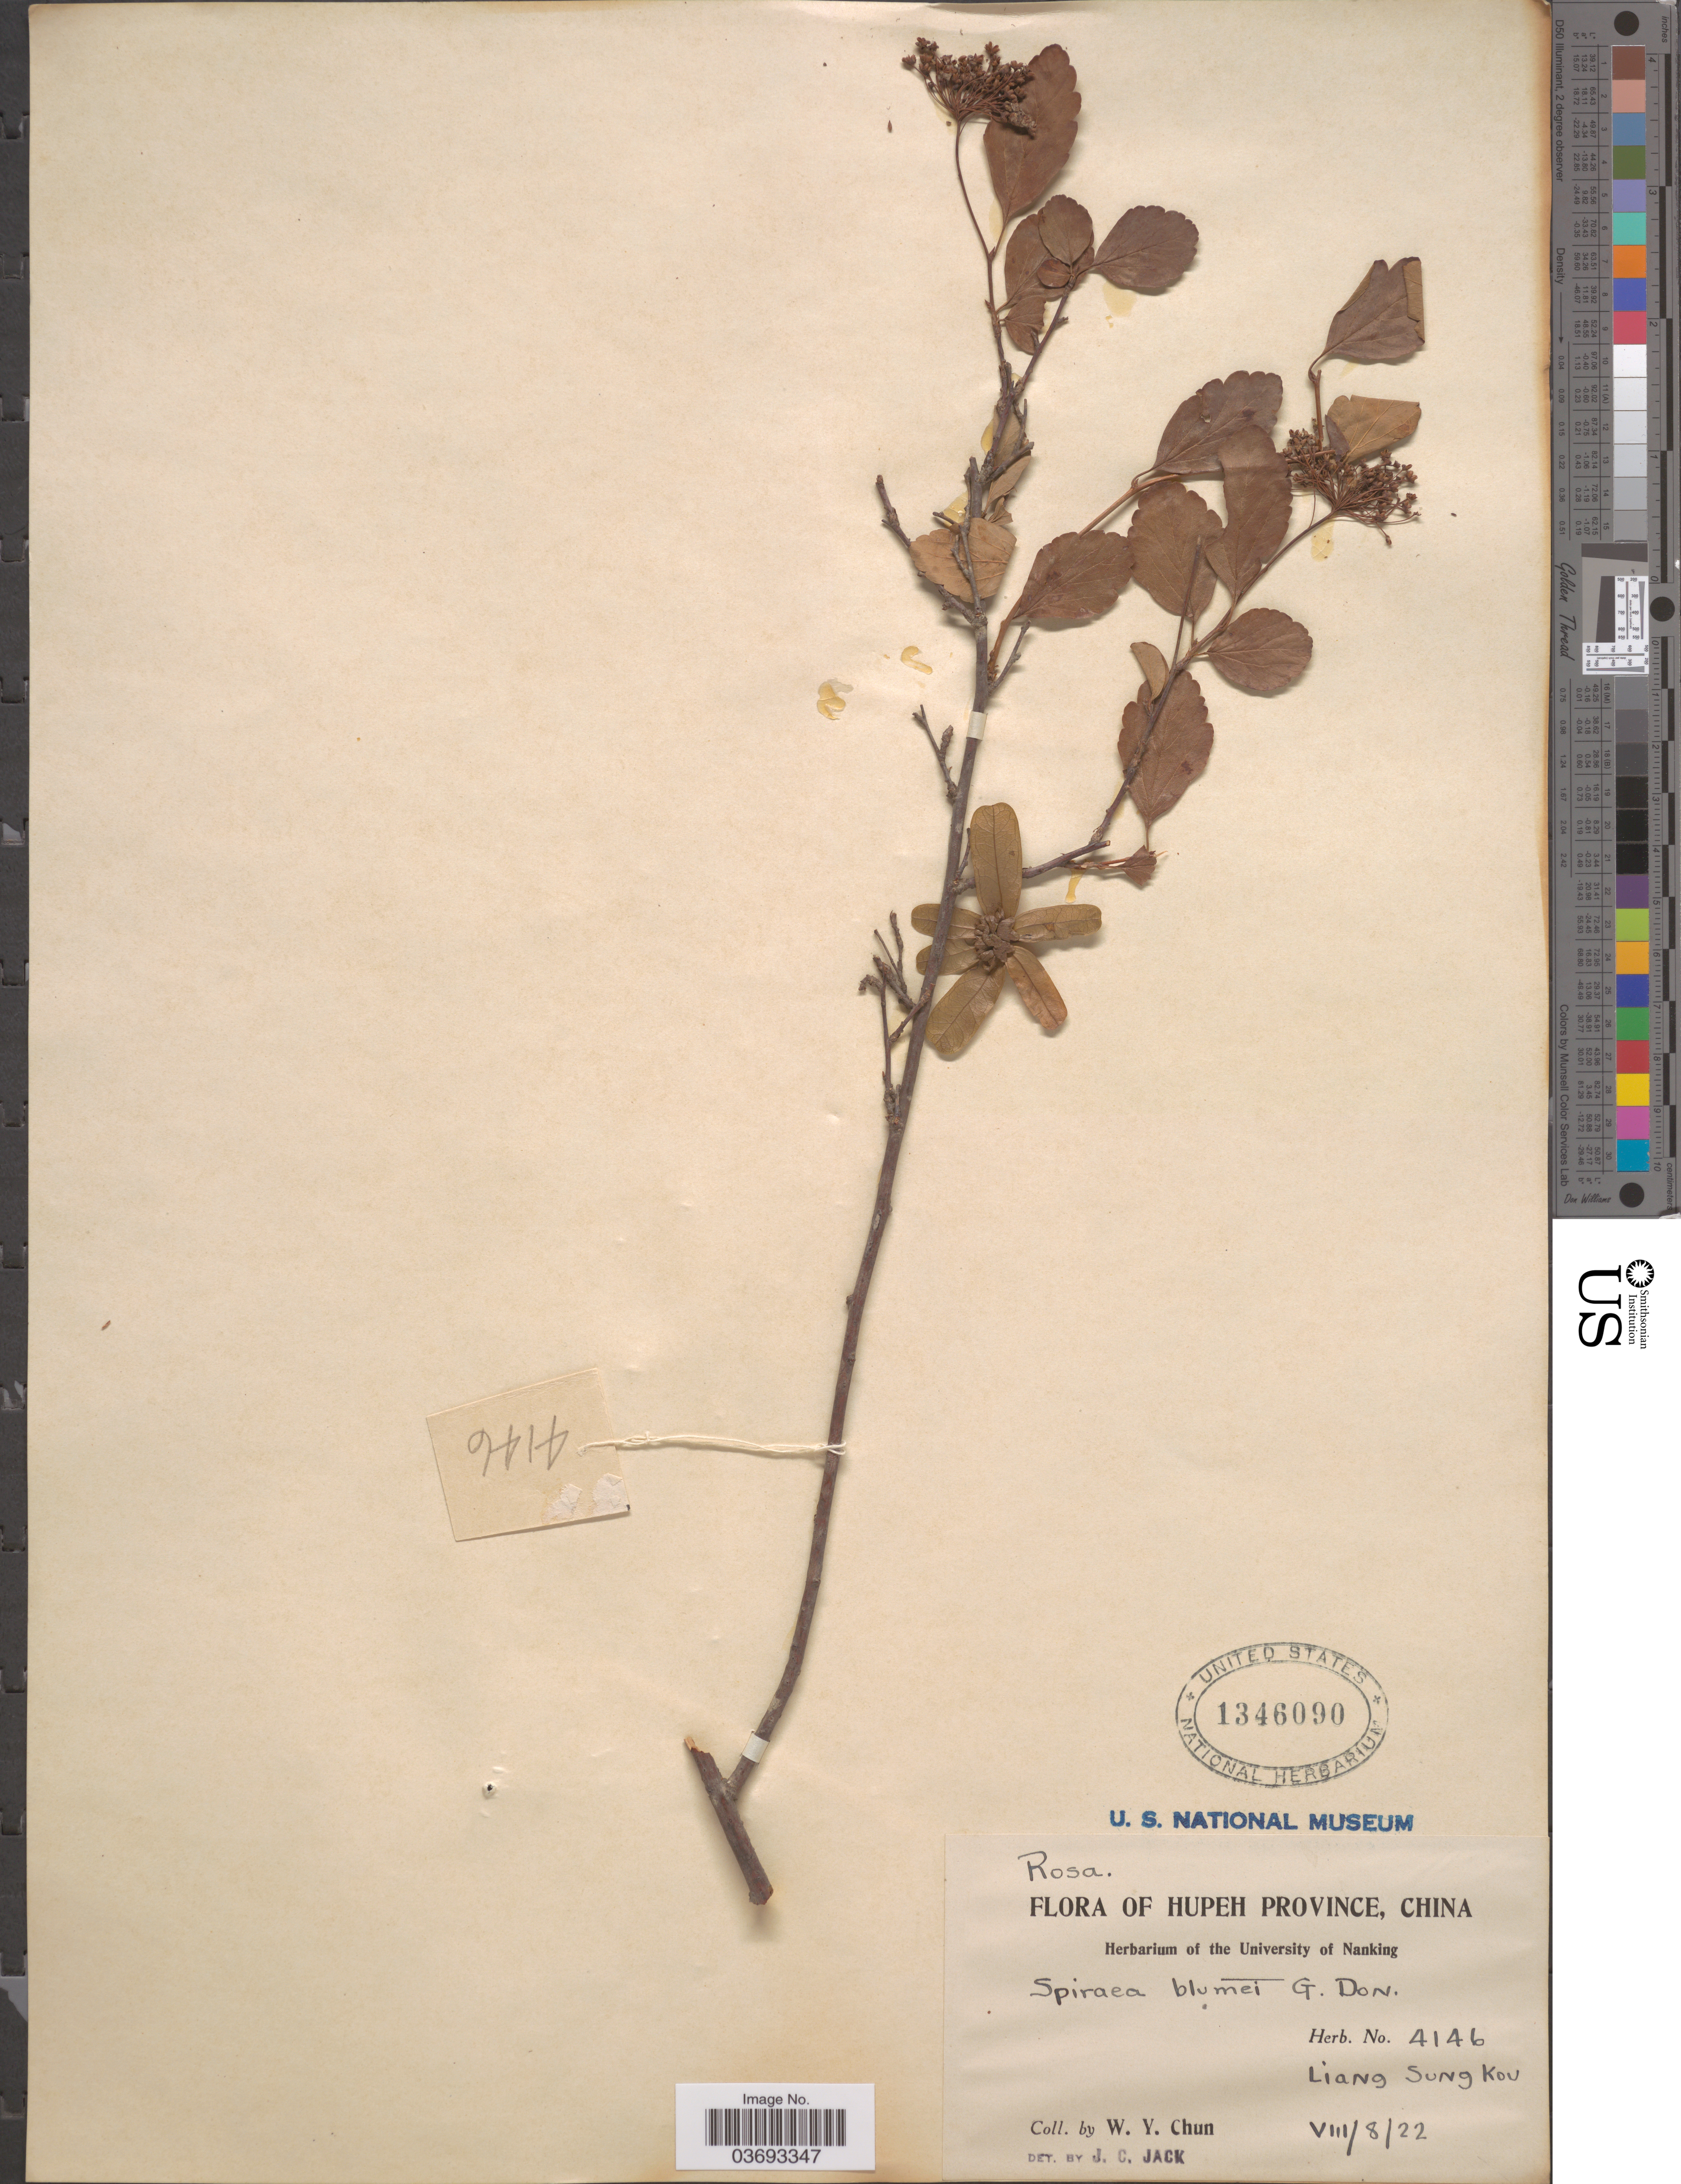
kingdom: Plantae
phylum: Tracheophyta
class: Magnoliopsida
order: Rosales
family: Rosaceae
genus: Spiraea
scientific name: Spiraea blumei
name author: G. Don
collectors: W. Y. Chun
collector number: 4146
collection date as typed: Transcribed d/m/y: 8/8/22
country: China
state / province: Hubei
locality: Hupeh Province. Liang Sung Kou.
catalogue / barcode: US 1346090